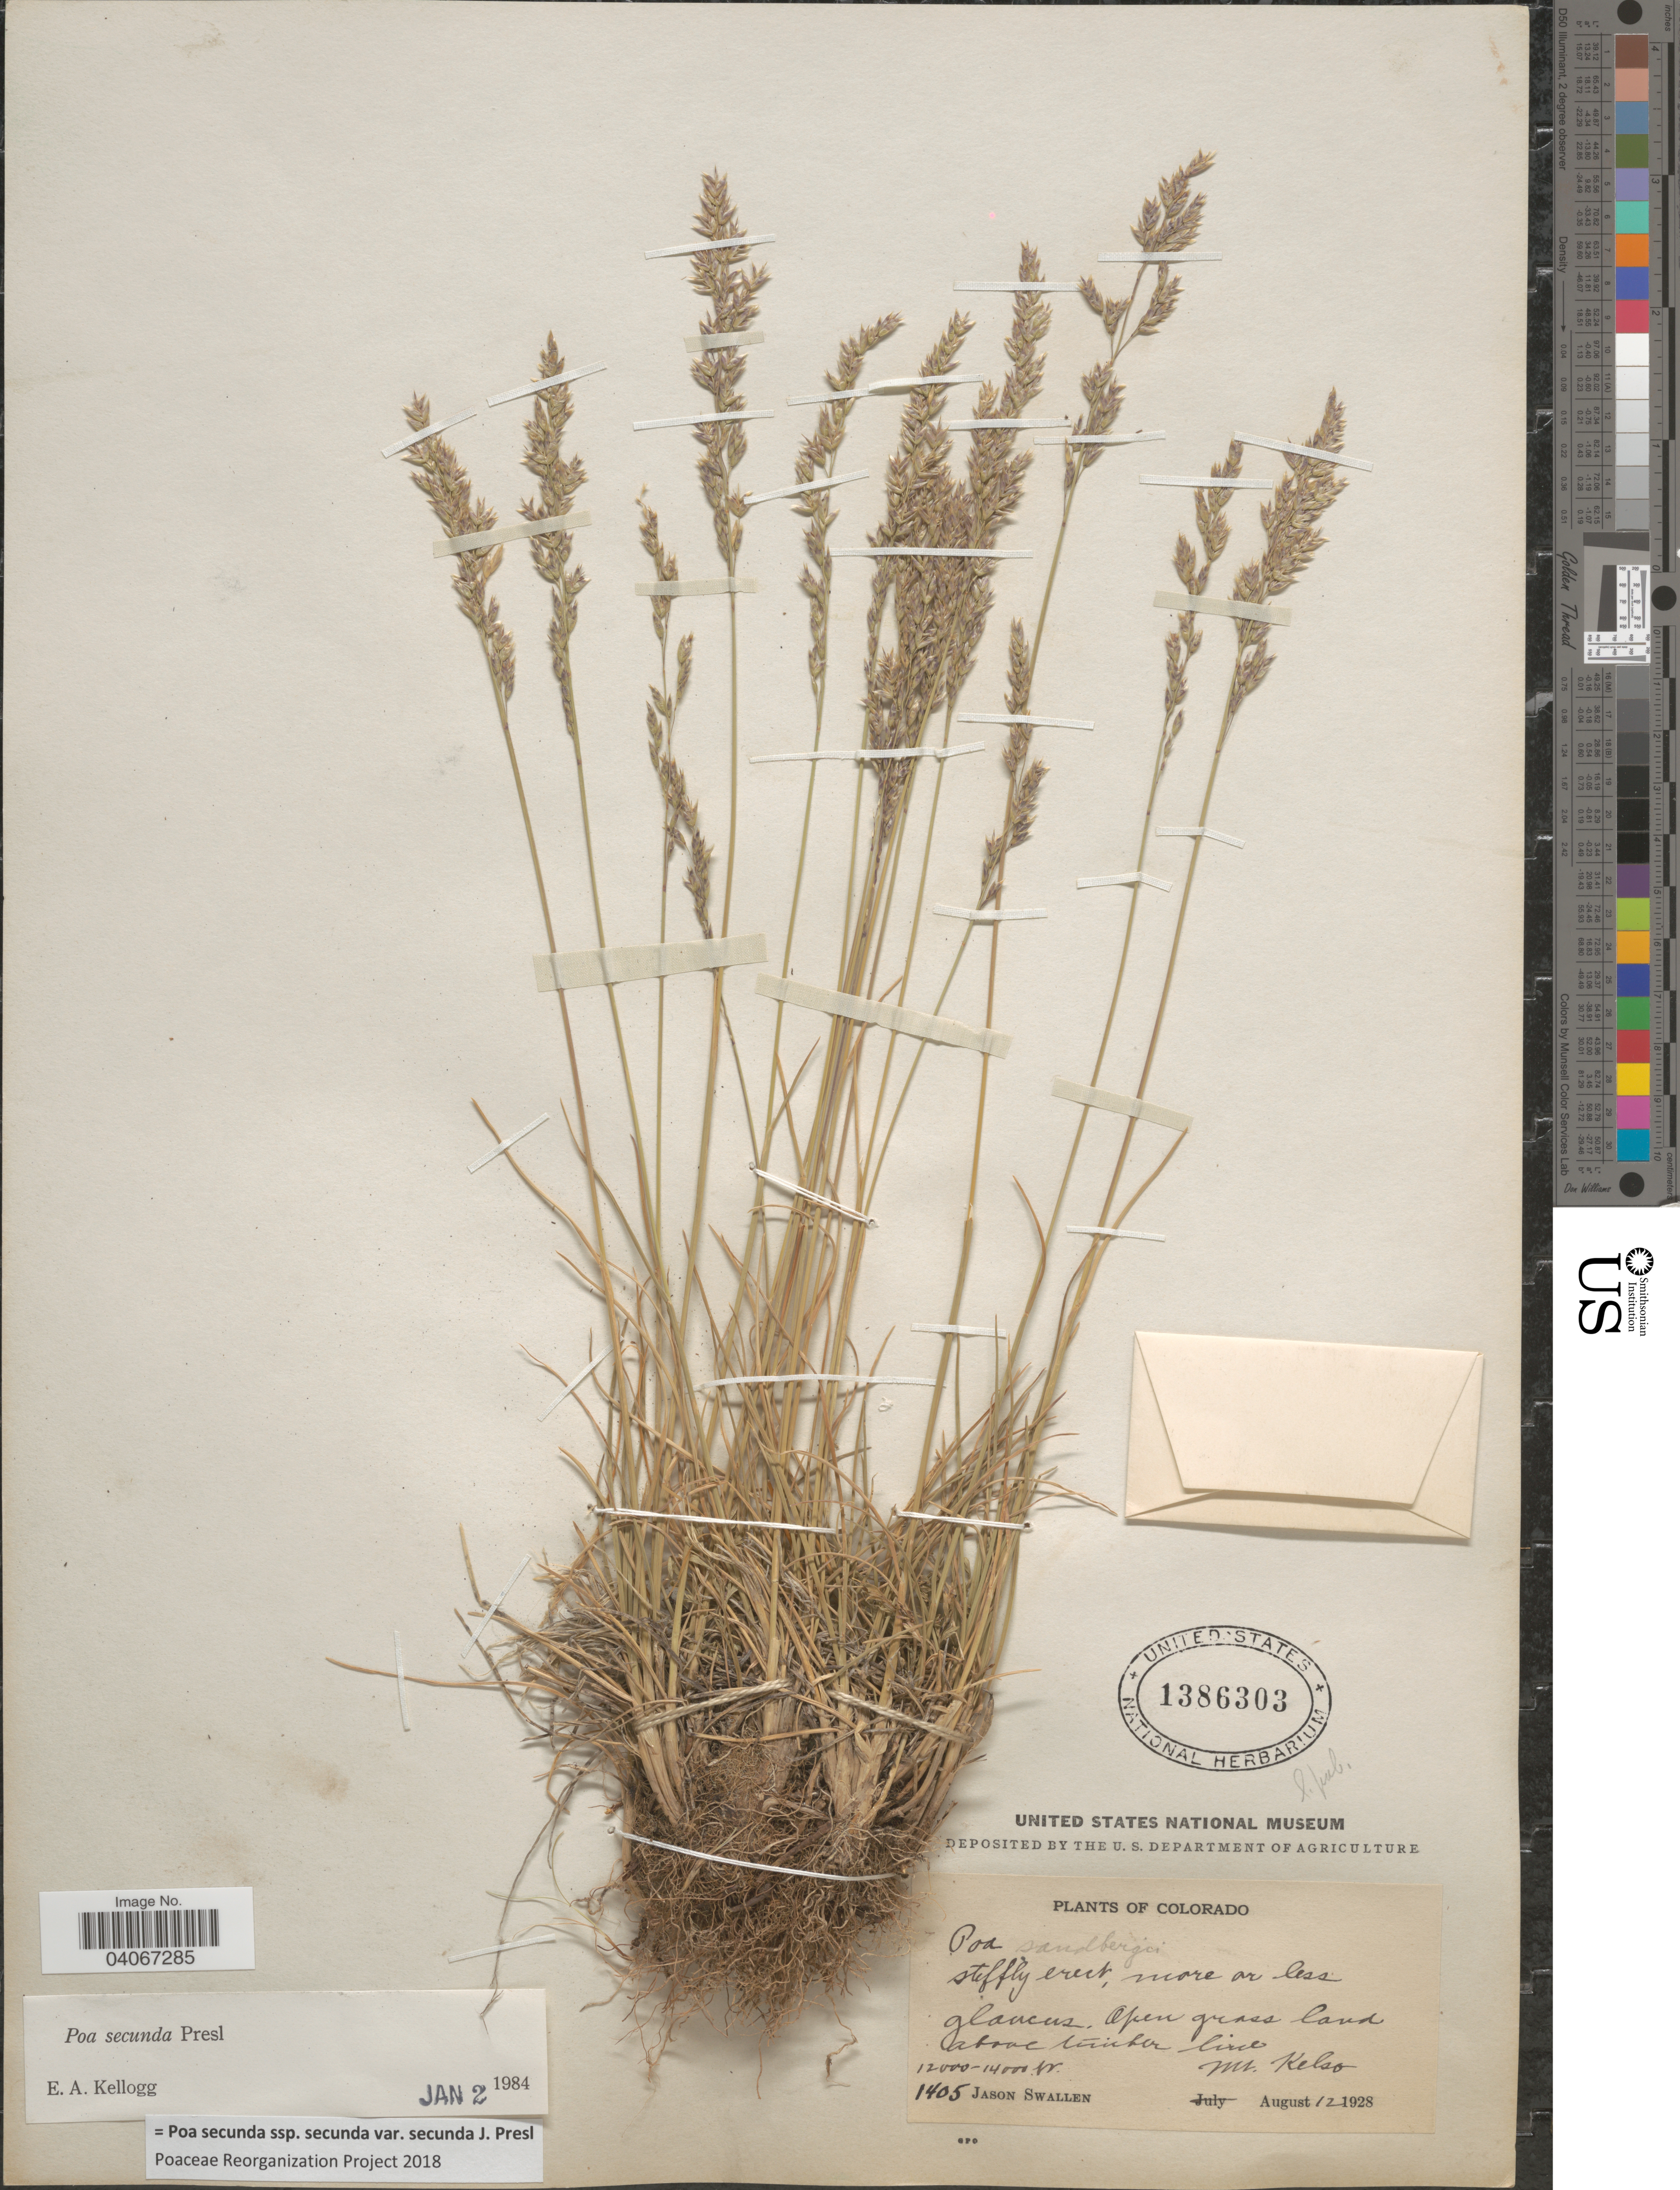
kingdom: Plantae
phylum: Tracheophyta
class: Liliopsida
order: Poales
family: Poaceae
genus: Poa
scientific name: Poa secunda subsp. secunda var. secunda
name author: J. Presl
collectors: J. R. Swallen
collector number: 1405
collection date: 1928-08-12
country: United States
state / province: Colorado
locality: Open grass land above Winter line. Mt. Kelso.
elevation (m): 3658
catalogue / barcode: US 1386303